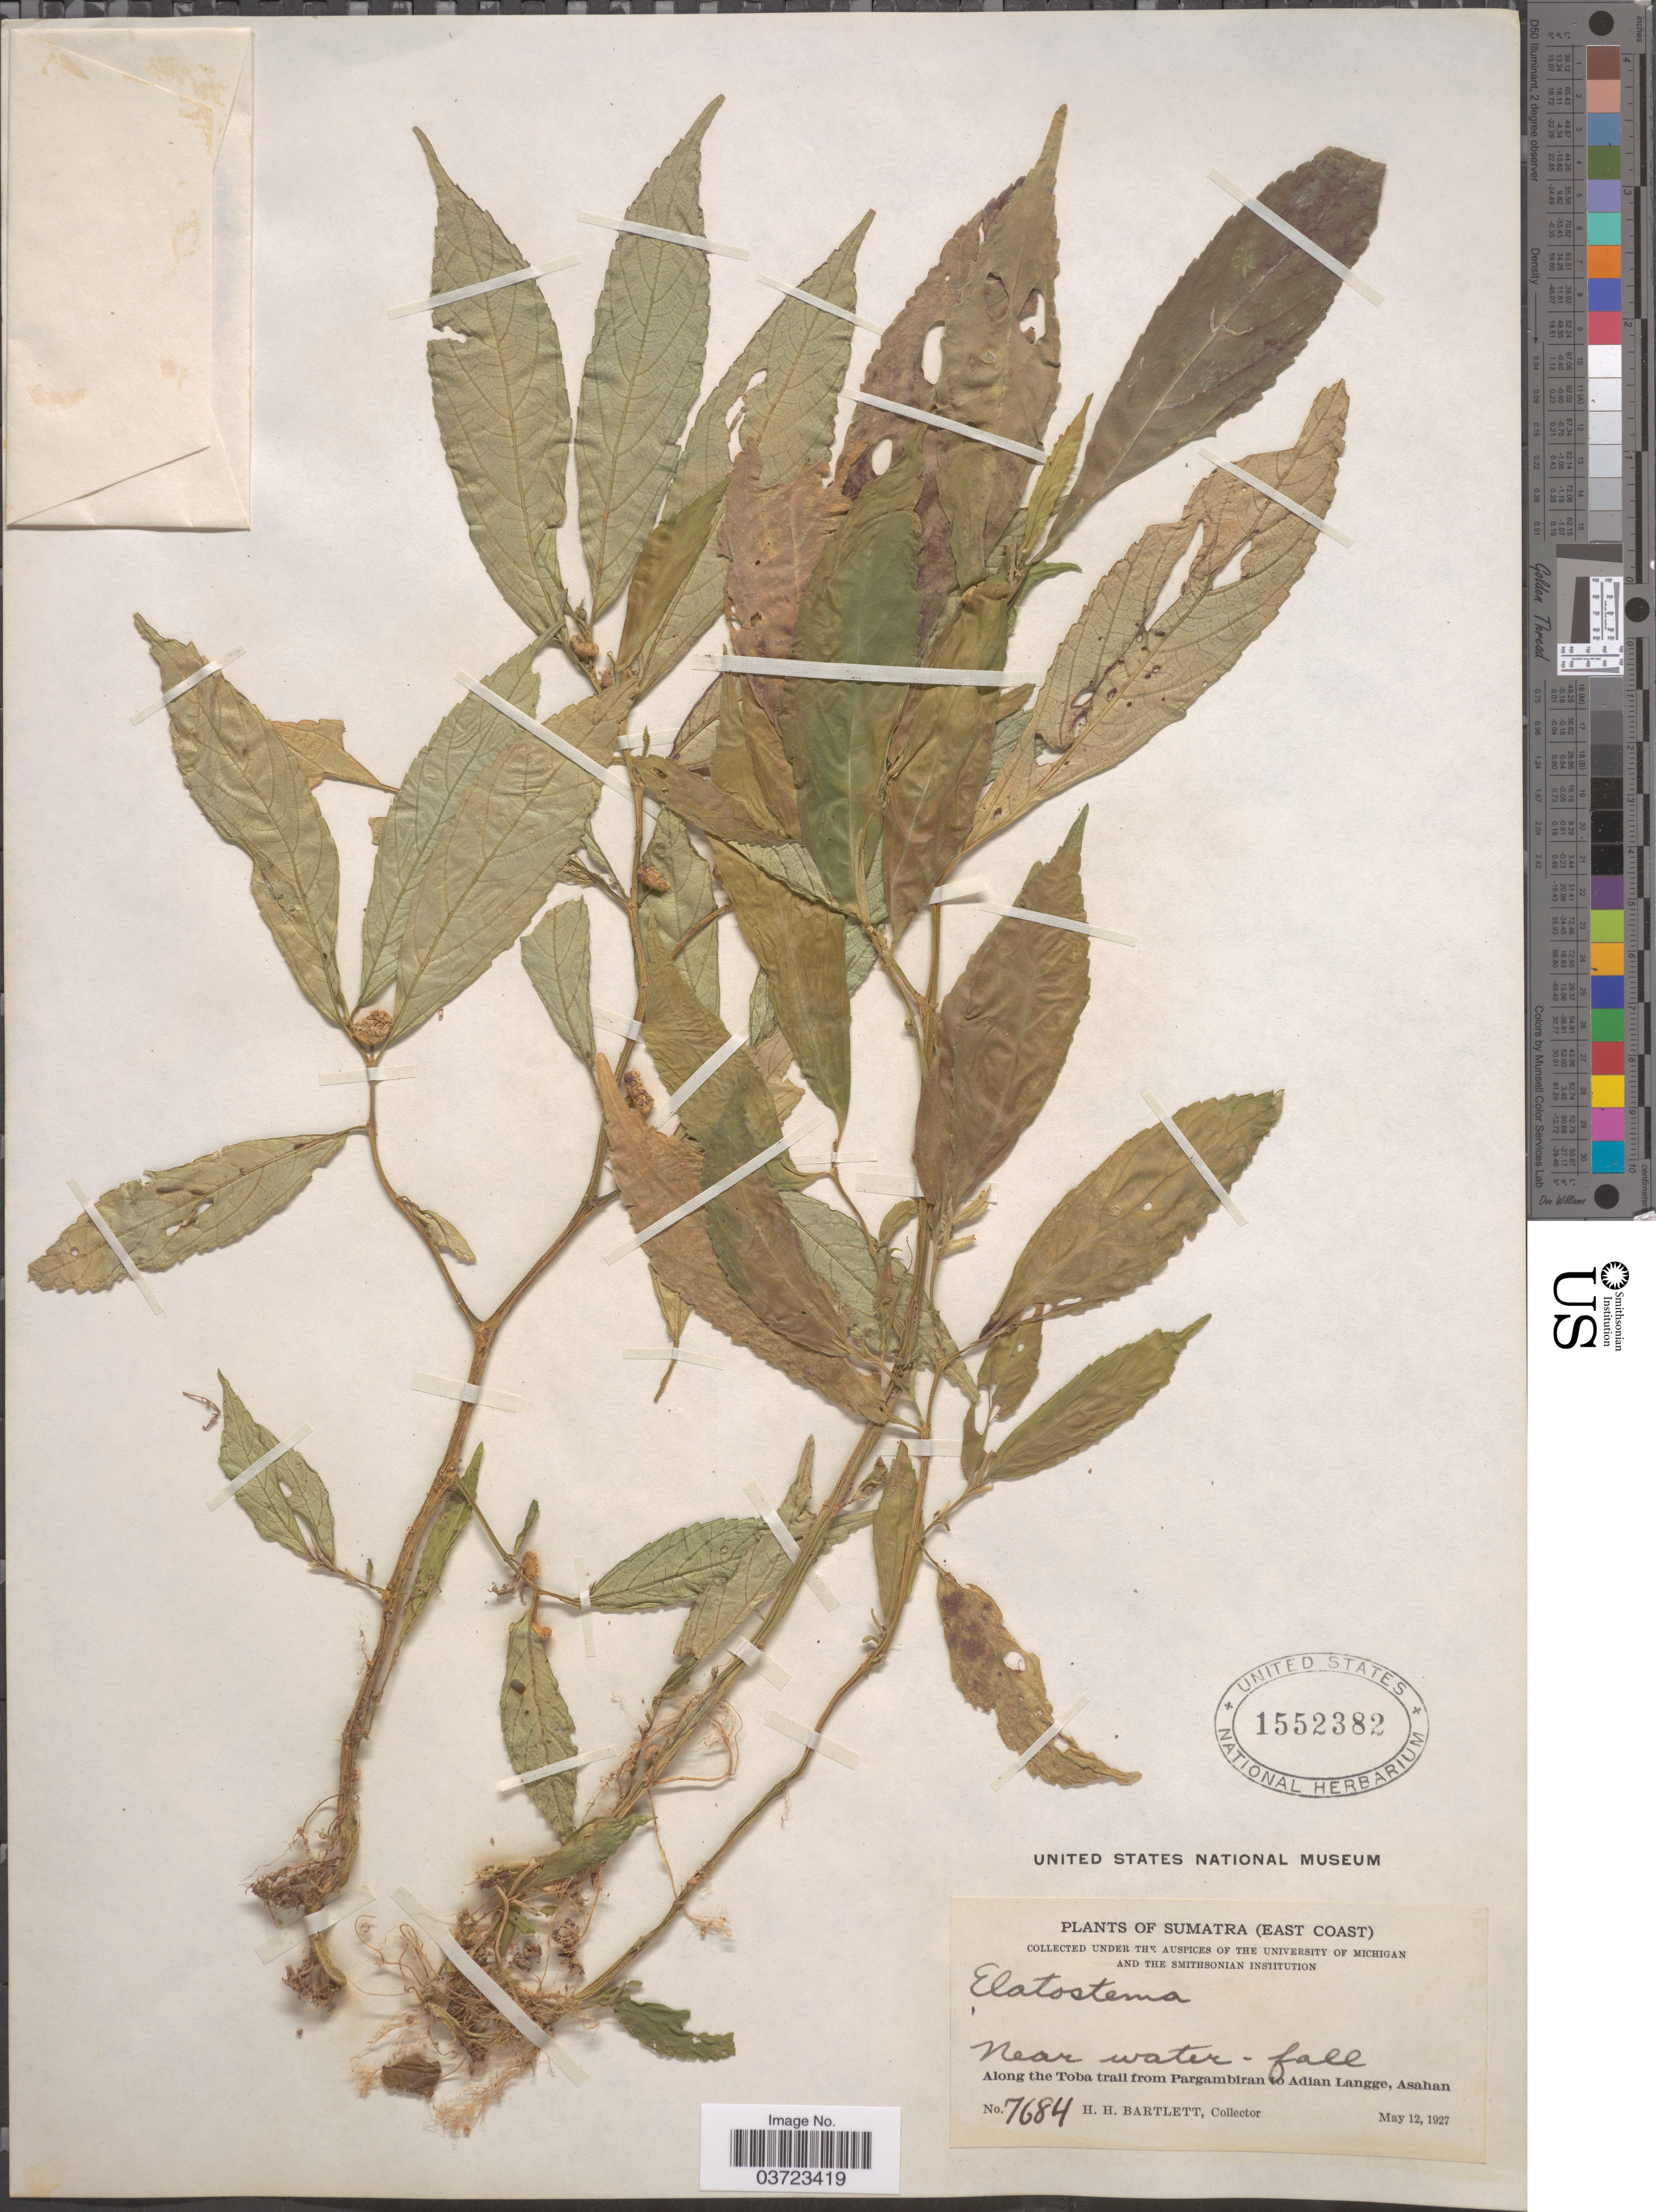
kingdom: Plantae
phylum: Tracheophyta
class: Magnoliopsida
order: Rosales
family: Urticaceae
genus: Elatostema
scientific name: Elatostema sp.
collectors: H. H. Bartlett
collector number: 7684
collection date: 1927-05-12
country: Indonesia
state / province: Sumatra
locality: Sumatra (East Coast). Near water-fall. Along the Toba trail from Pargambiran to Adian Langge, Asahan.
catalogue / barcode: US 1552382